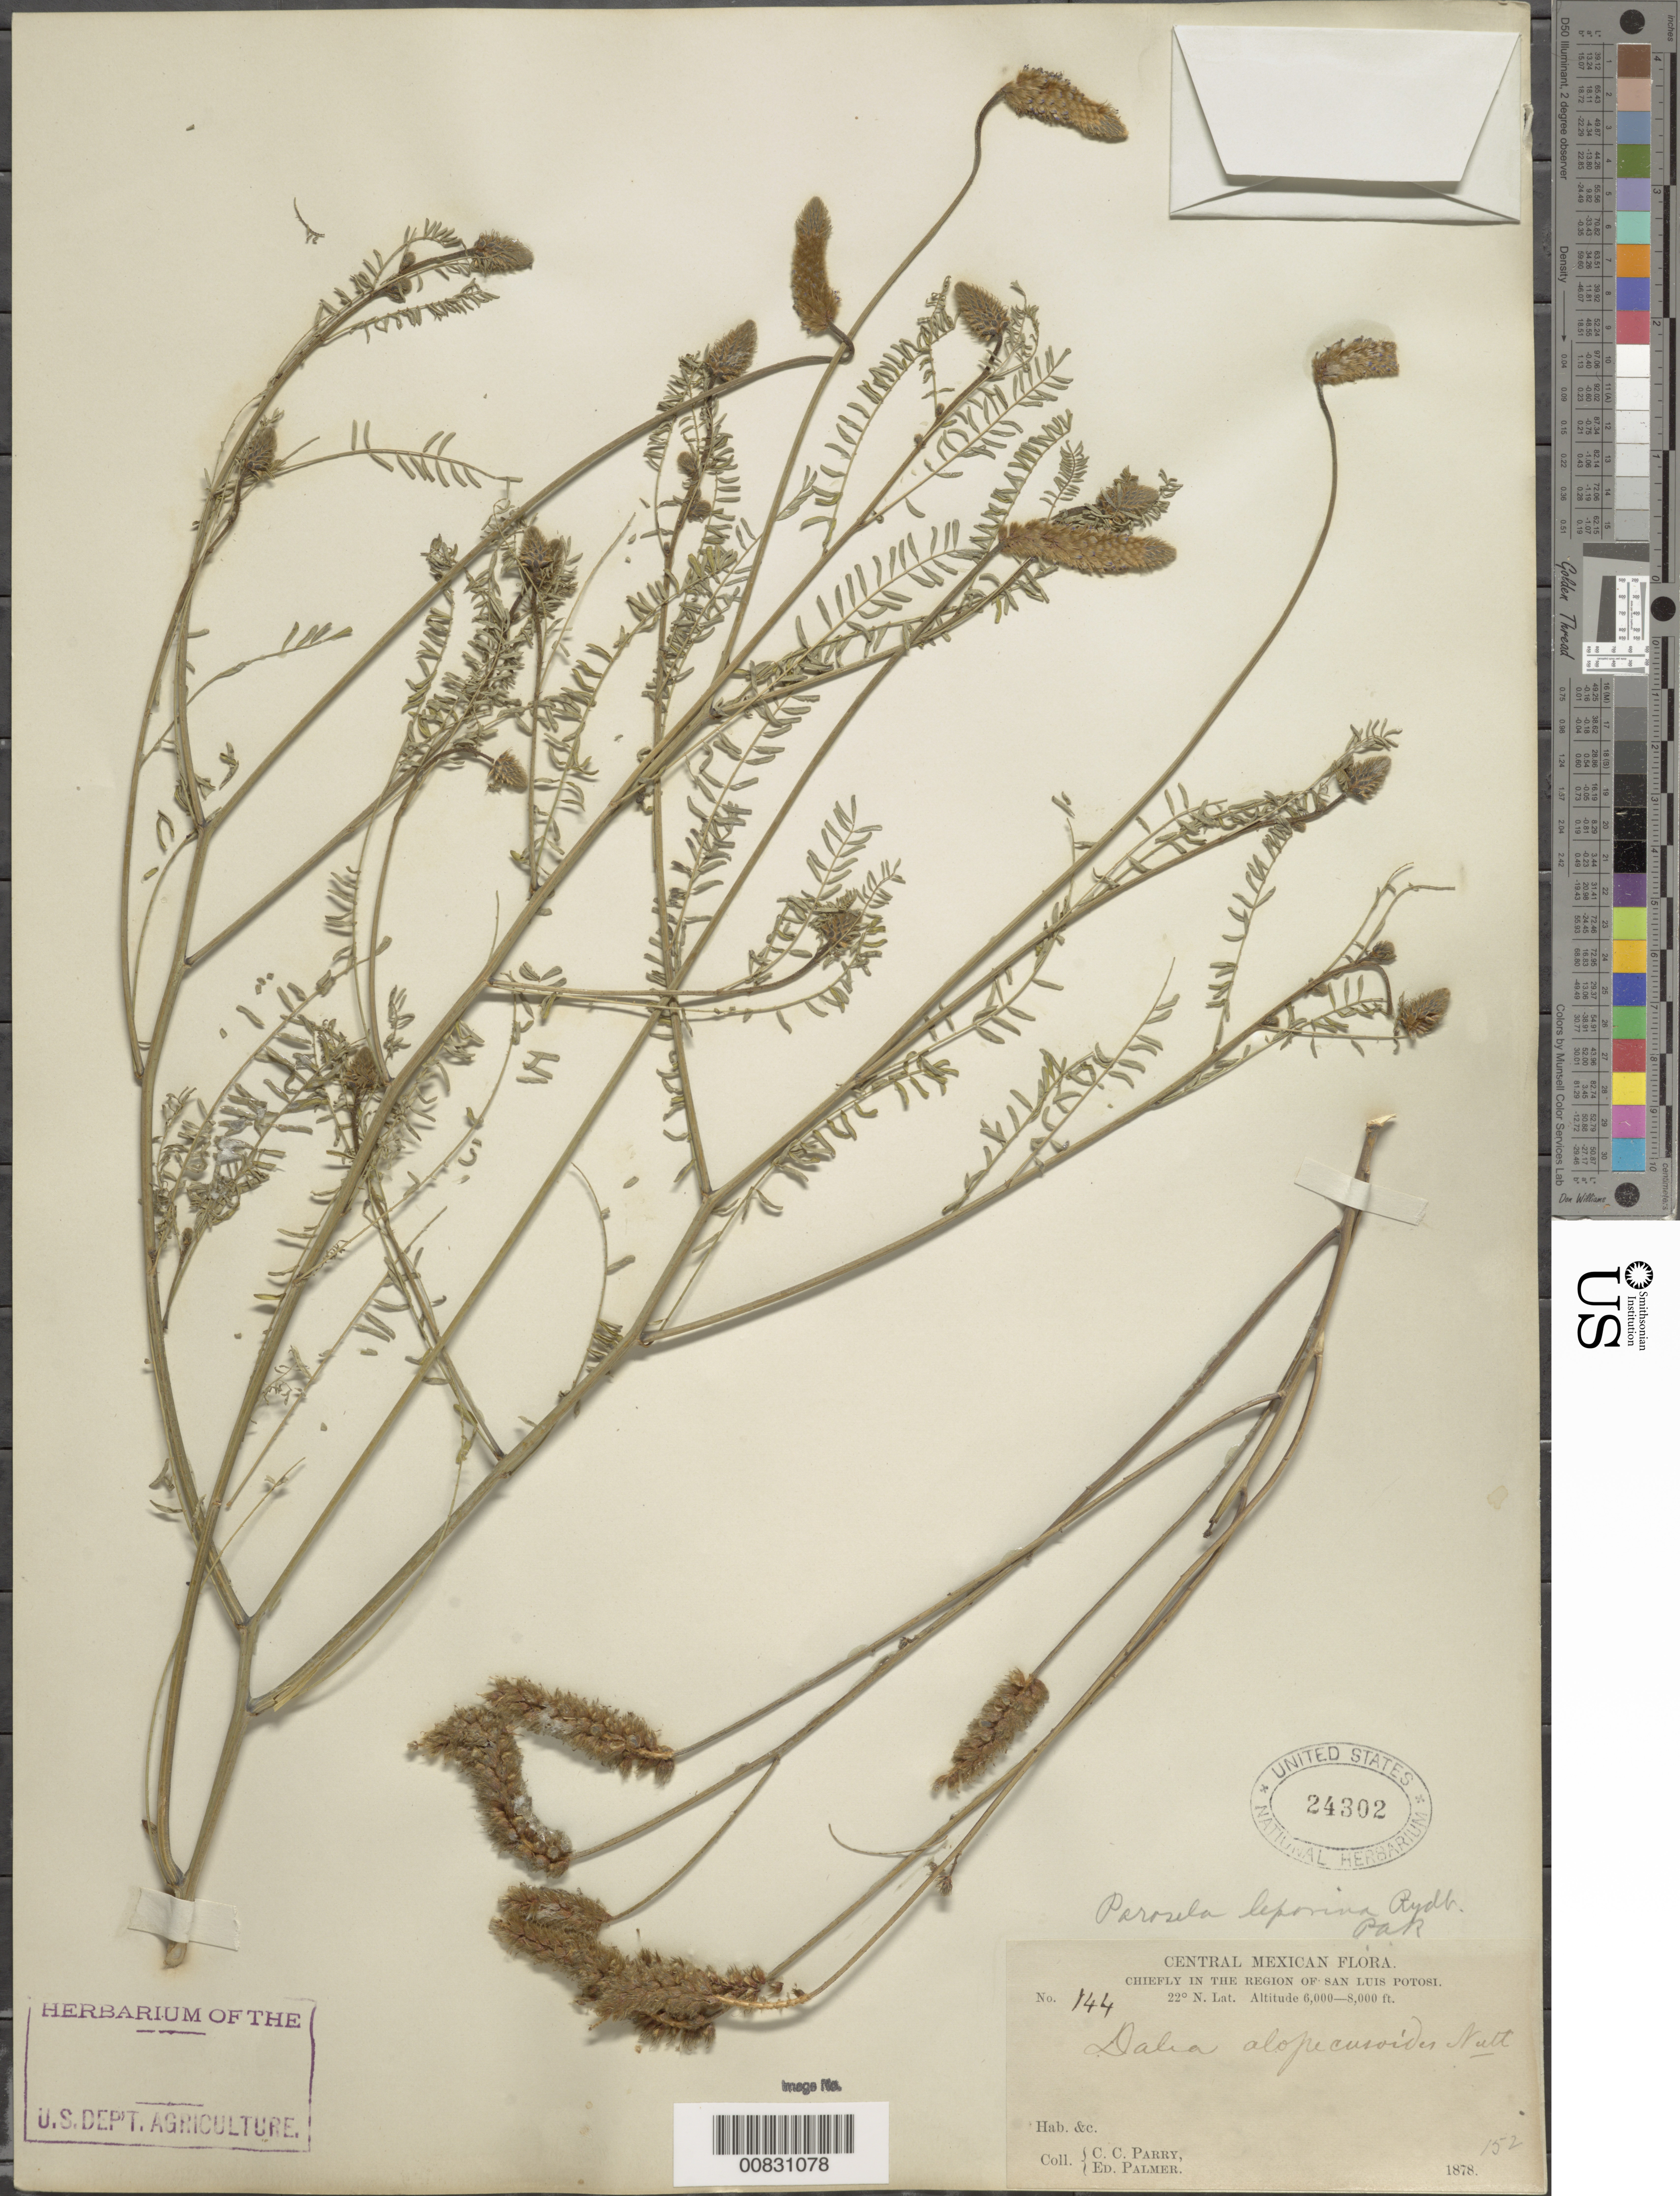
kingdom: Plantae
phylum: Tracheophyta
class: Magnoliopsida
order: Fabales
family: Fabaceae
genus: Dalea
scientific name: Dalea leporina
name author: (Aiton) Bullock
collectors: C. C. Parry & E. Palmer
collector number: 144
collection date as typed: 1878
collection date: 1878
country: Mexico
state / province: San Luis Potosí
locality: Chiefly in the region of San Luis Potosí.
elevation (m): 1829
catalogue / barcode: US 24302